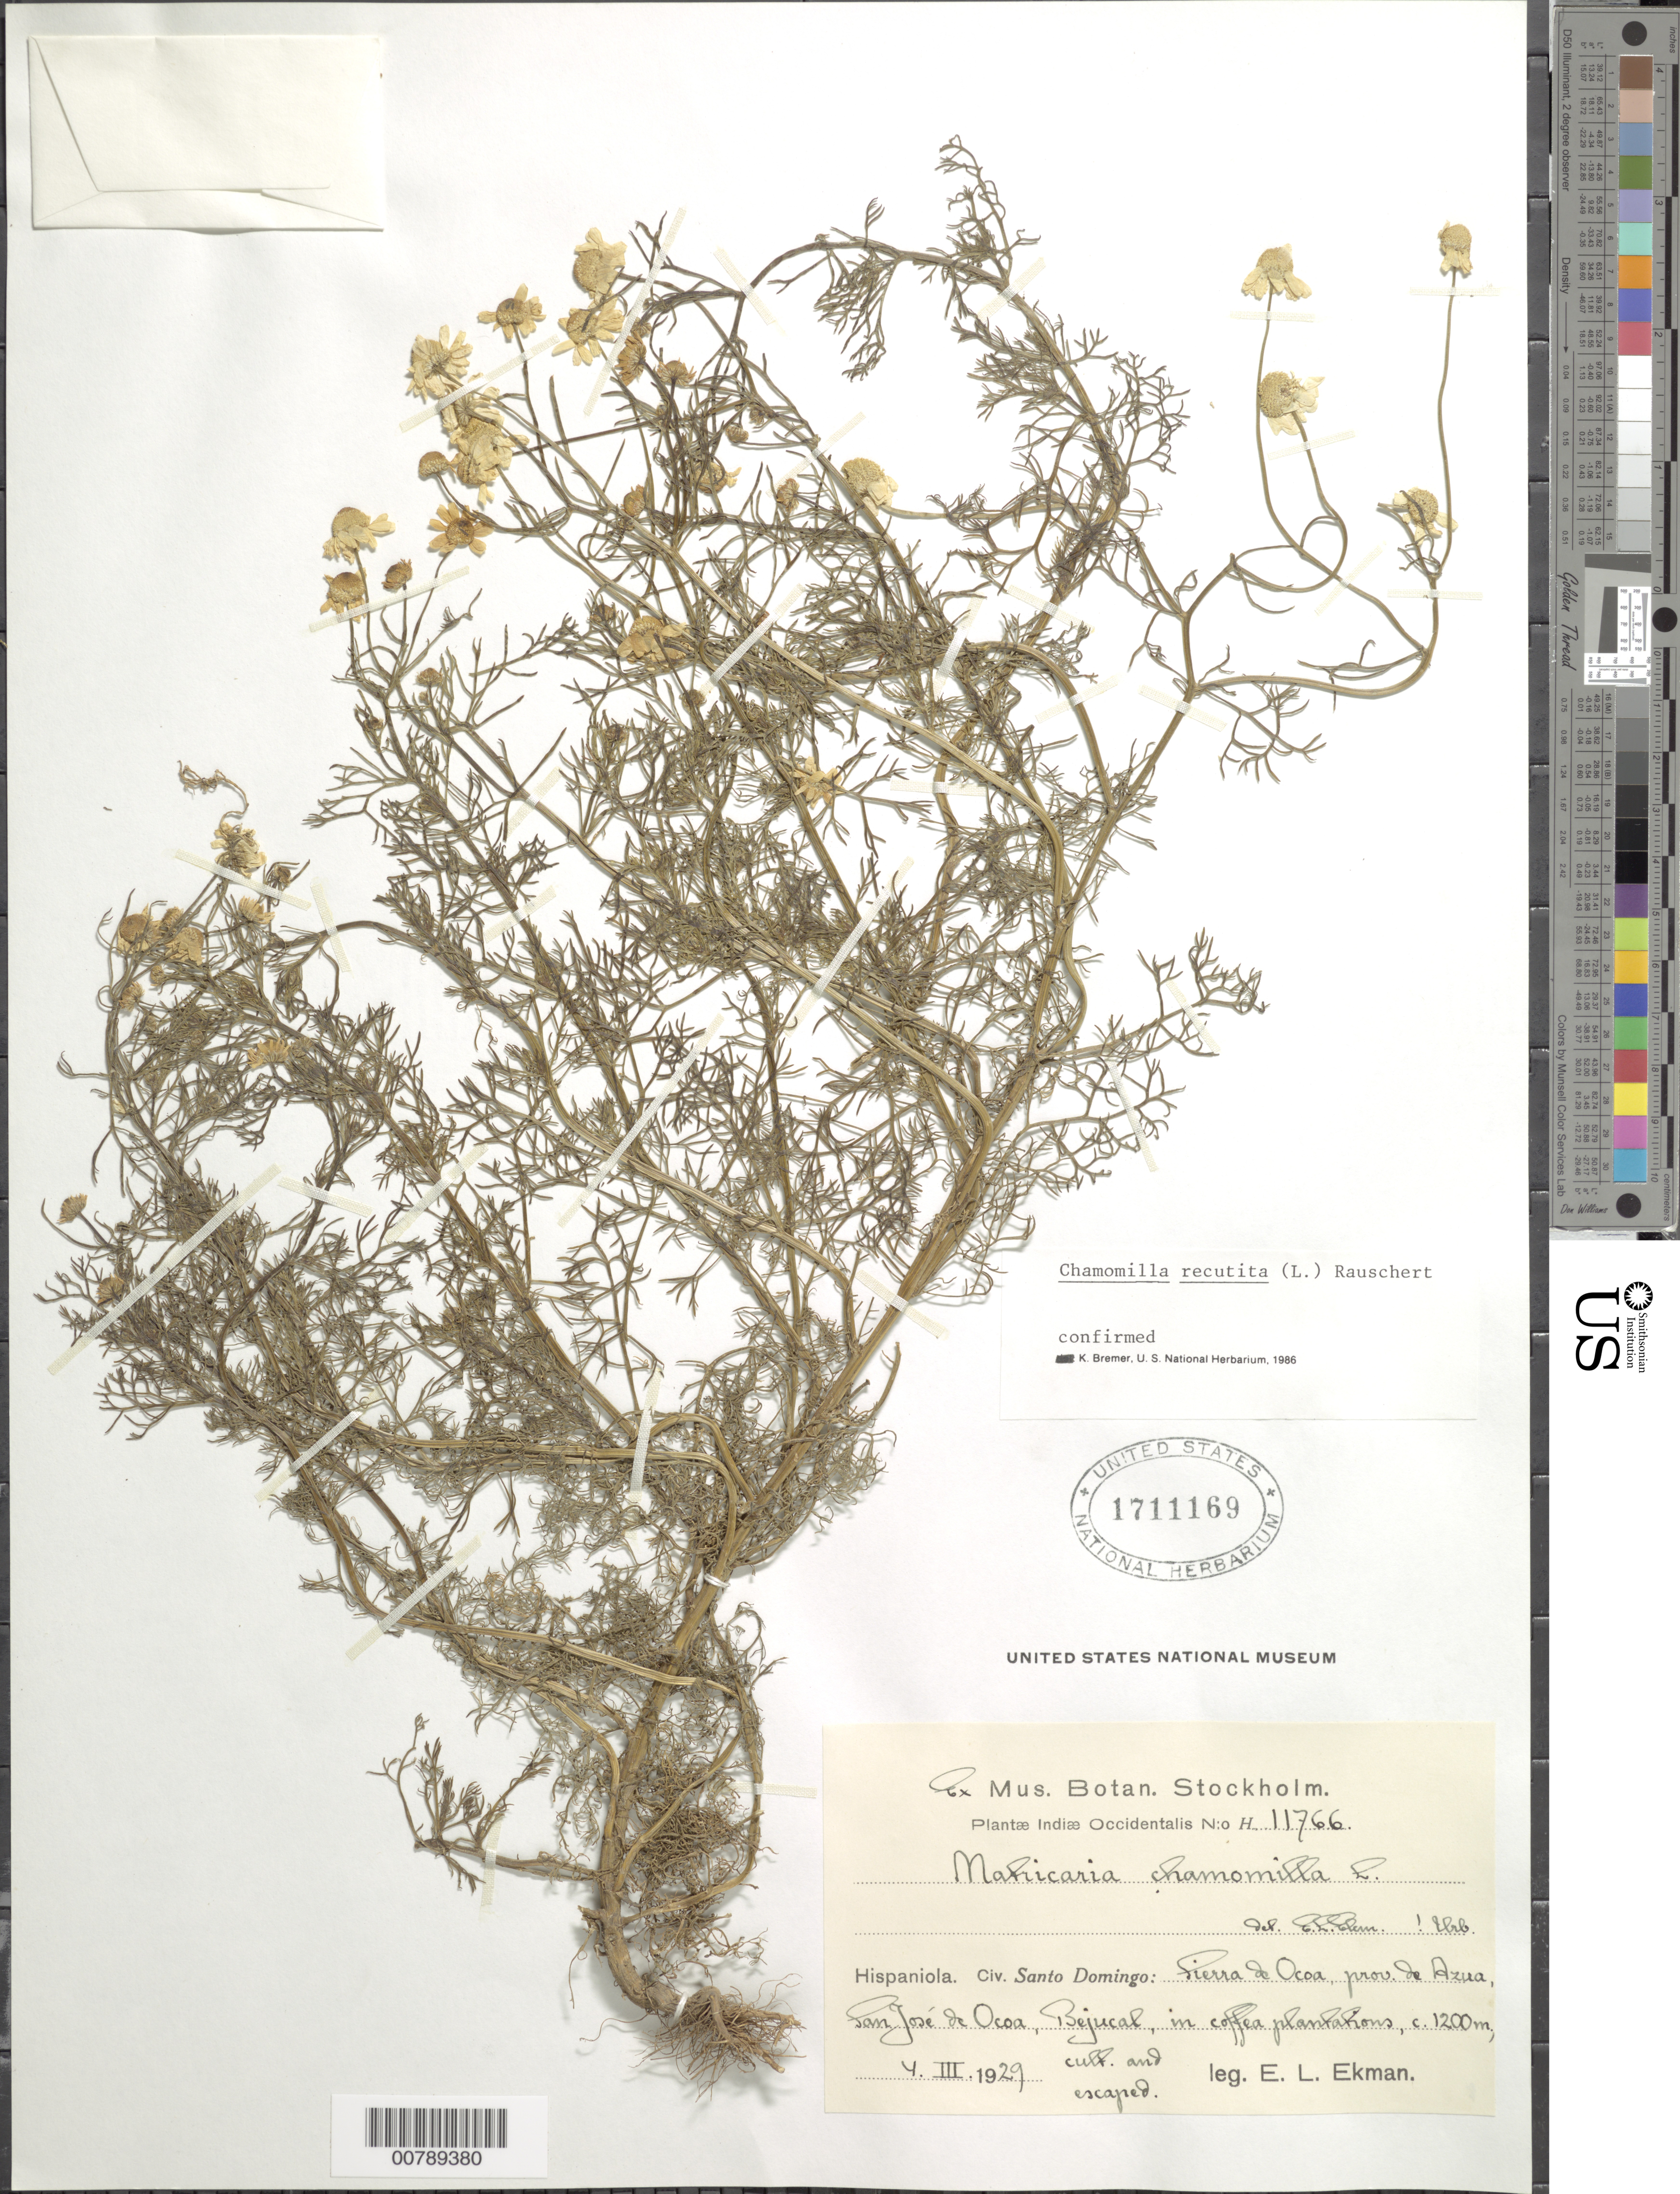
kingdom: Plantae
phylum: Tracheophyta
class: Magnoliopsida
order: Asterales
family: Asteraceae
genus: Matricaria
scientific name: Matricaria recutita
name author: L.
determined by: Bremer, K.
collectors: E. L. Ekman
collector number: H 11766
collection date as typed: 04 Mar 1929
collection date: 1929-03-04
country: Dominican Republic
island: Hispaniola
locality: Sierra de Ocoa, provincia de Azua, San José de Ocoa, Bejucal, in coffee plantation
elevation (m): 1200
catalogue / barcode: US 1711169